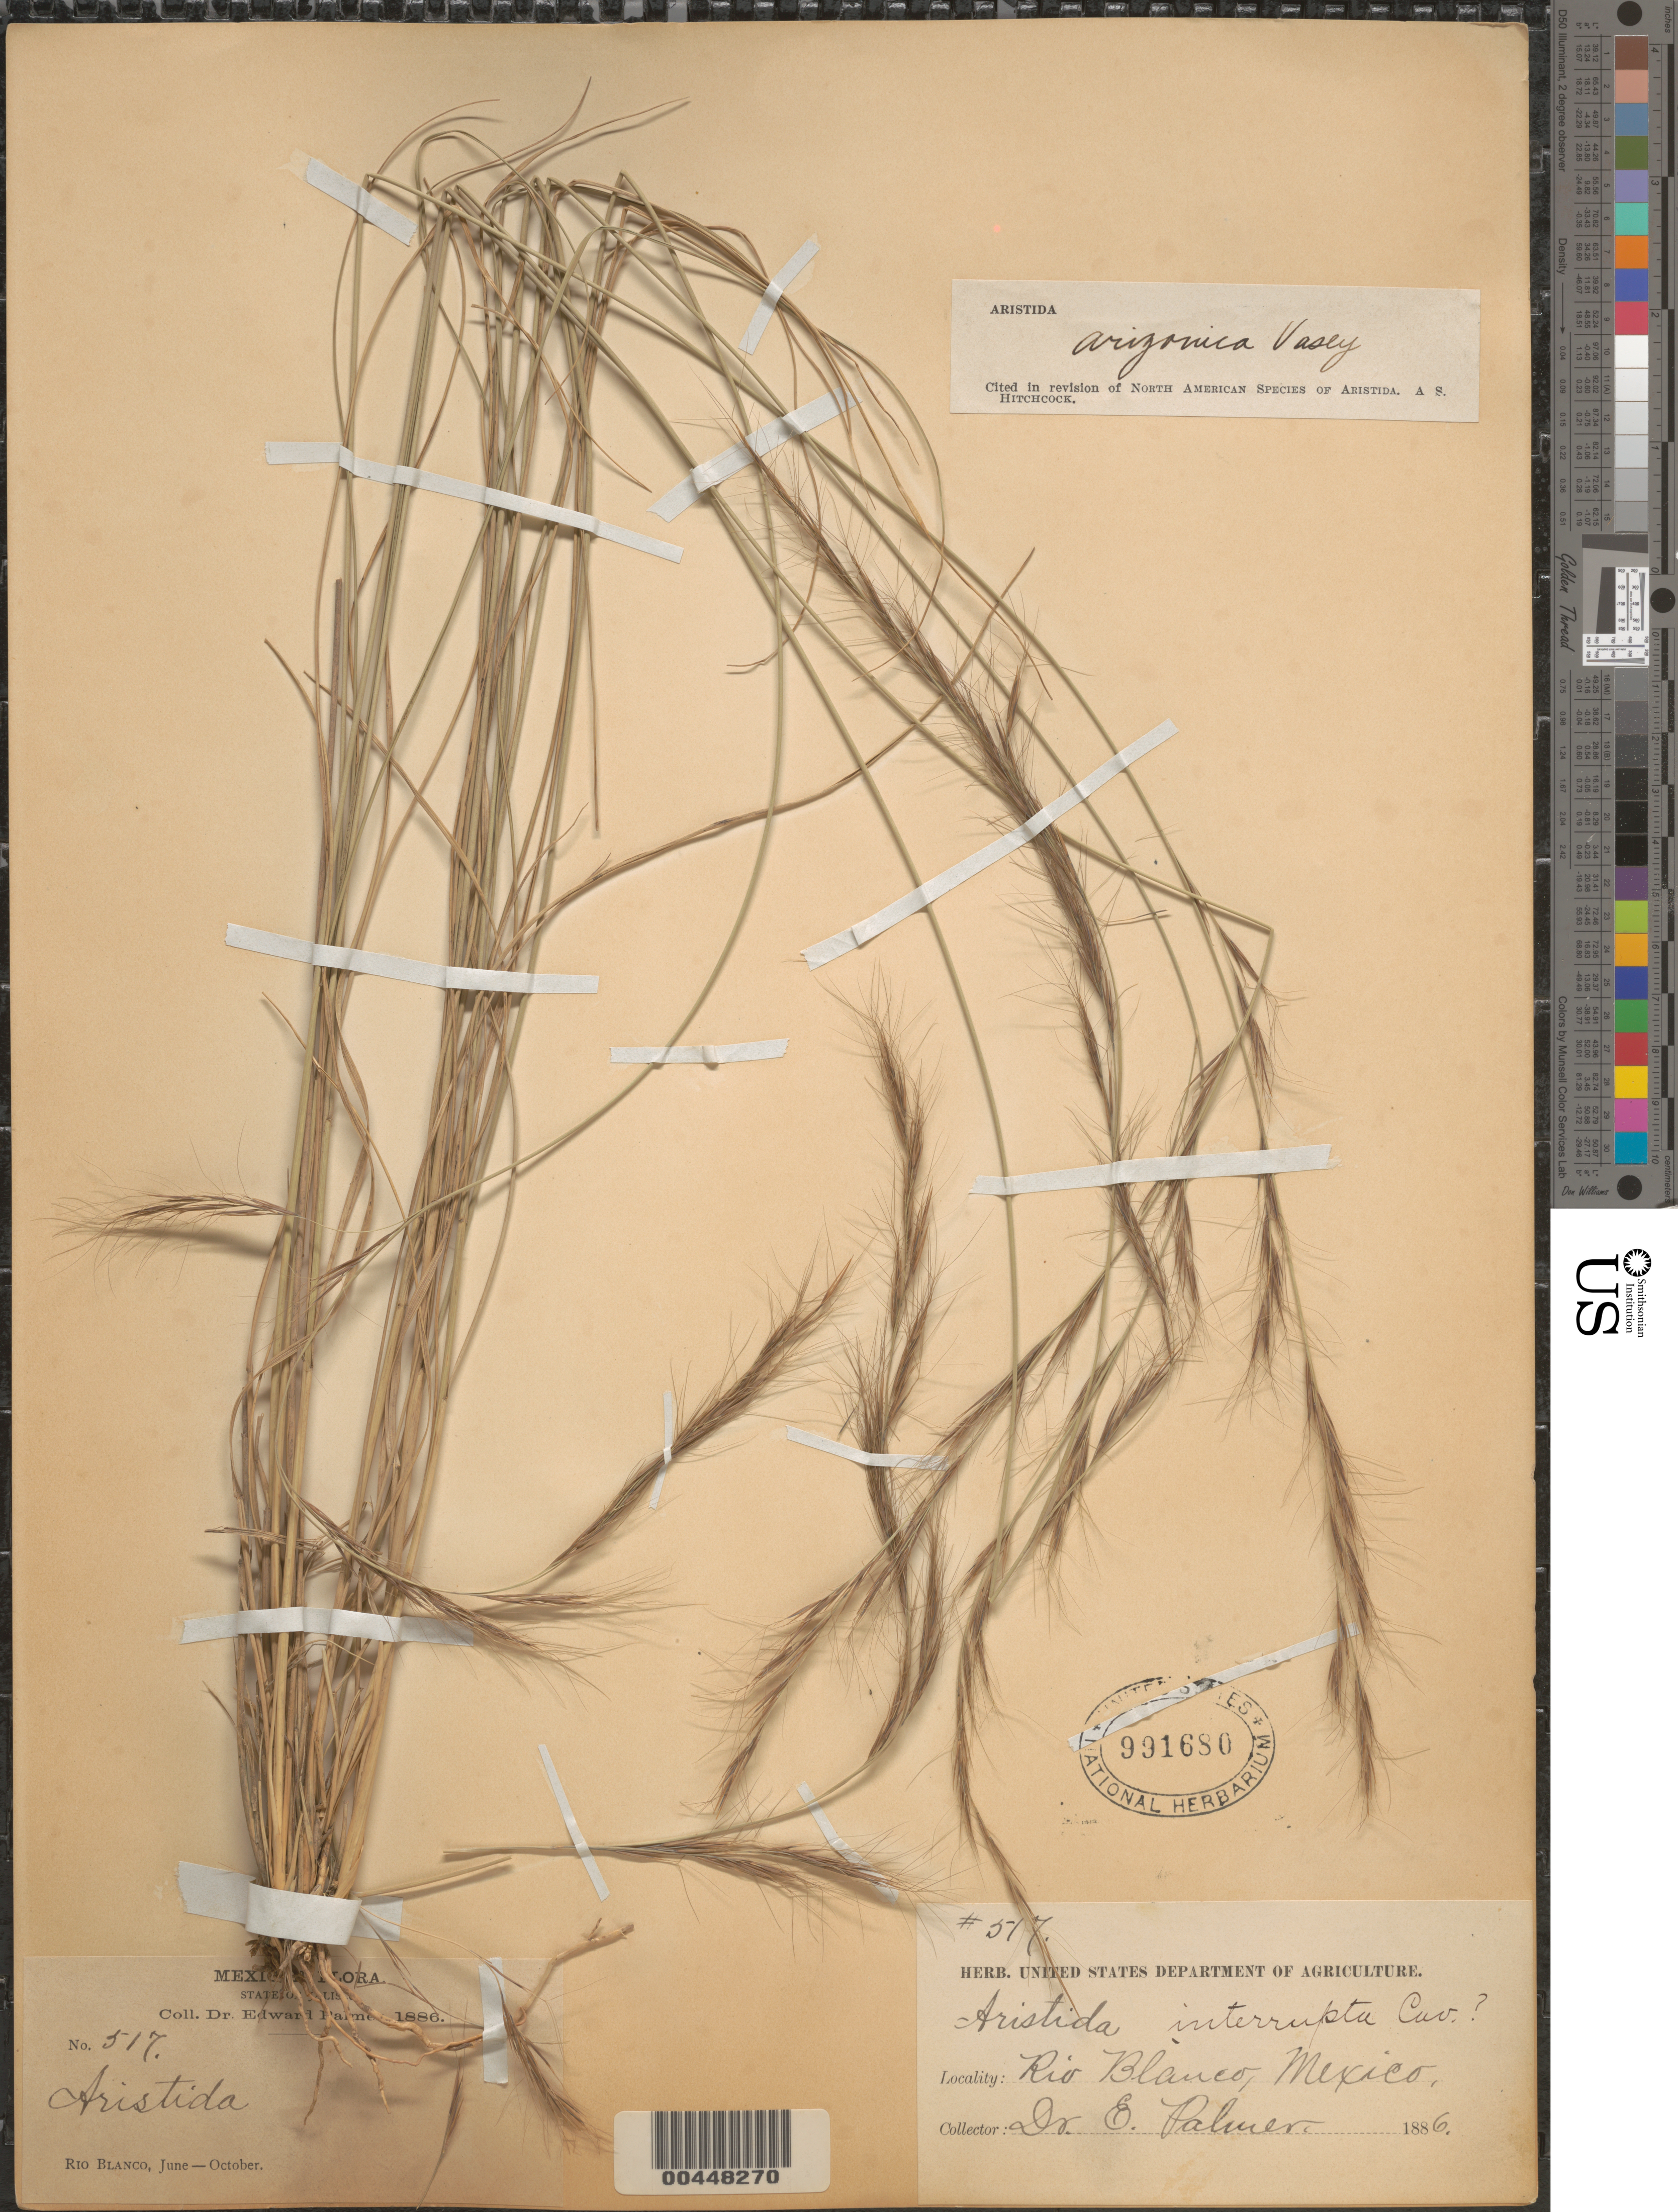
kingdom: Plantae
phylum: Tracheophyta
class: Liliopsida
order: Poales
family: Poaceae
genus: Aristida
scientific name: Aristida appressa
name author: Vasey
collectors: E. Palmer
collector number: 517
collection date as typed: Jun 1886 to Oct 1886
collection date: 1886-06/1886-10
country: Mexico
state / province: Jalisco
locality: Rio Blanco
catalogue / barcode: US 991680